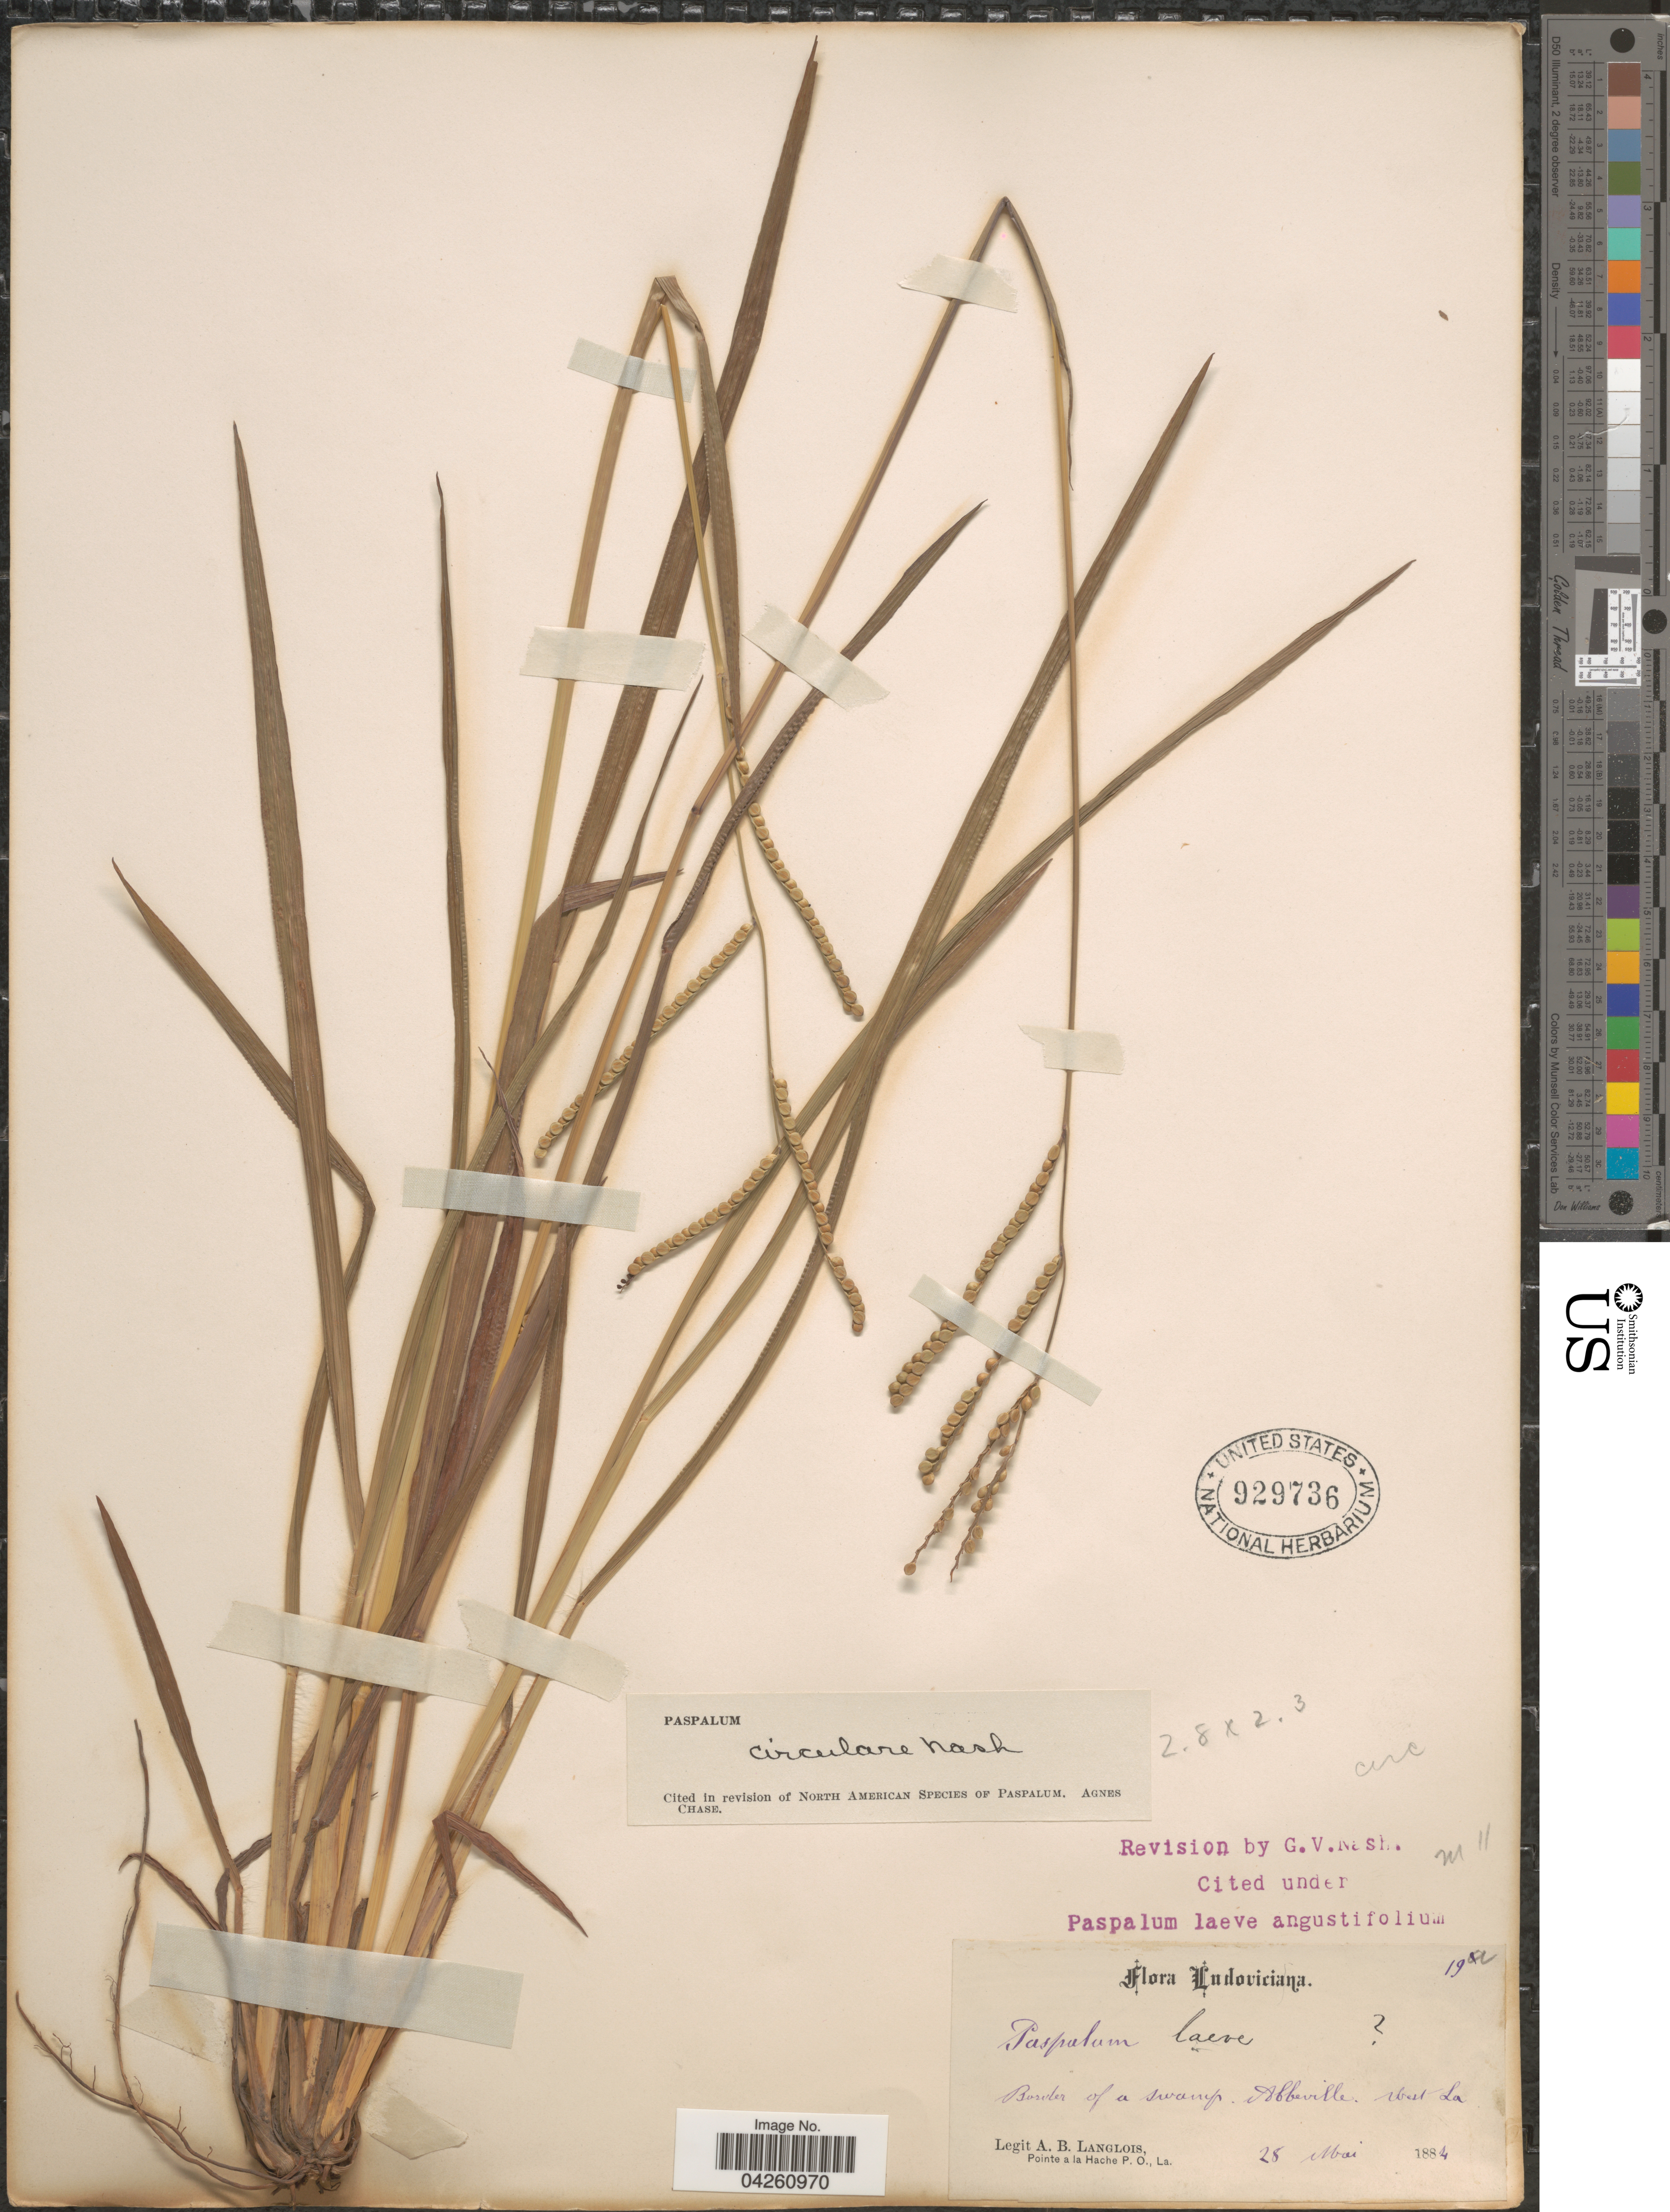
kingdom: Plantae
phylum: Tracheophyta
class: Liliopsida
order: Poales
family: Poaceae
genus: Paspalum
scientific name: Paspalum circulare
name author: Nash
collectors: A. Langlois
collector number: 19a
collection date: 1884-05-28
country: United States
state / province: Louisiana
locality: Ludoviciana. Border of a swamp Abbeville. West La.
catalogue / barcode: US 929736